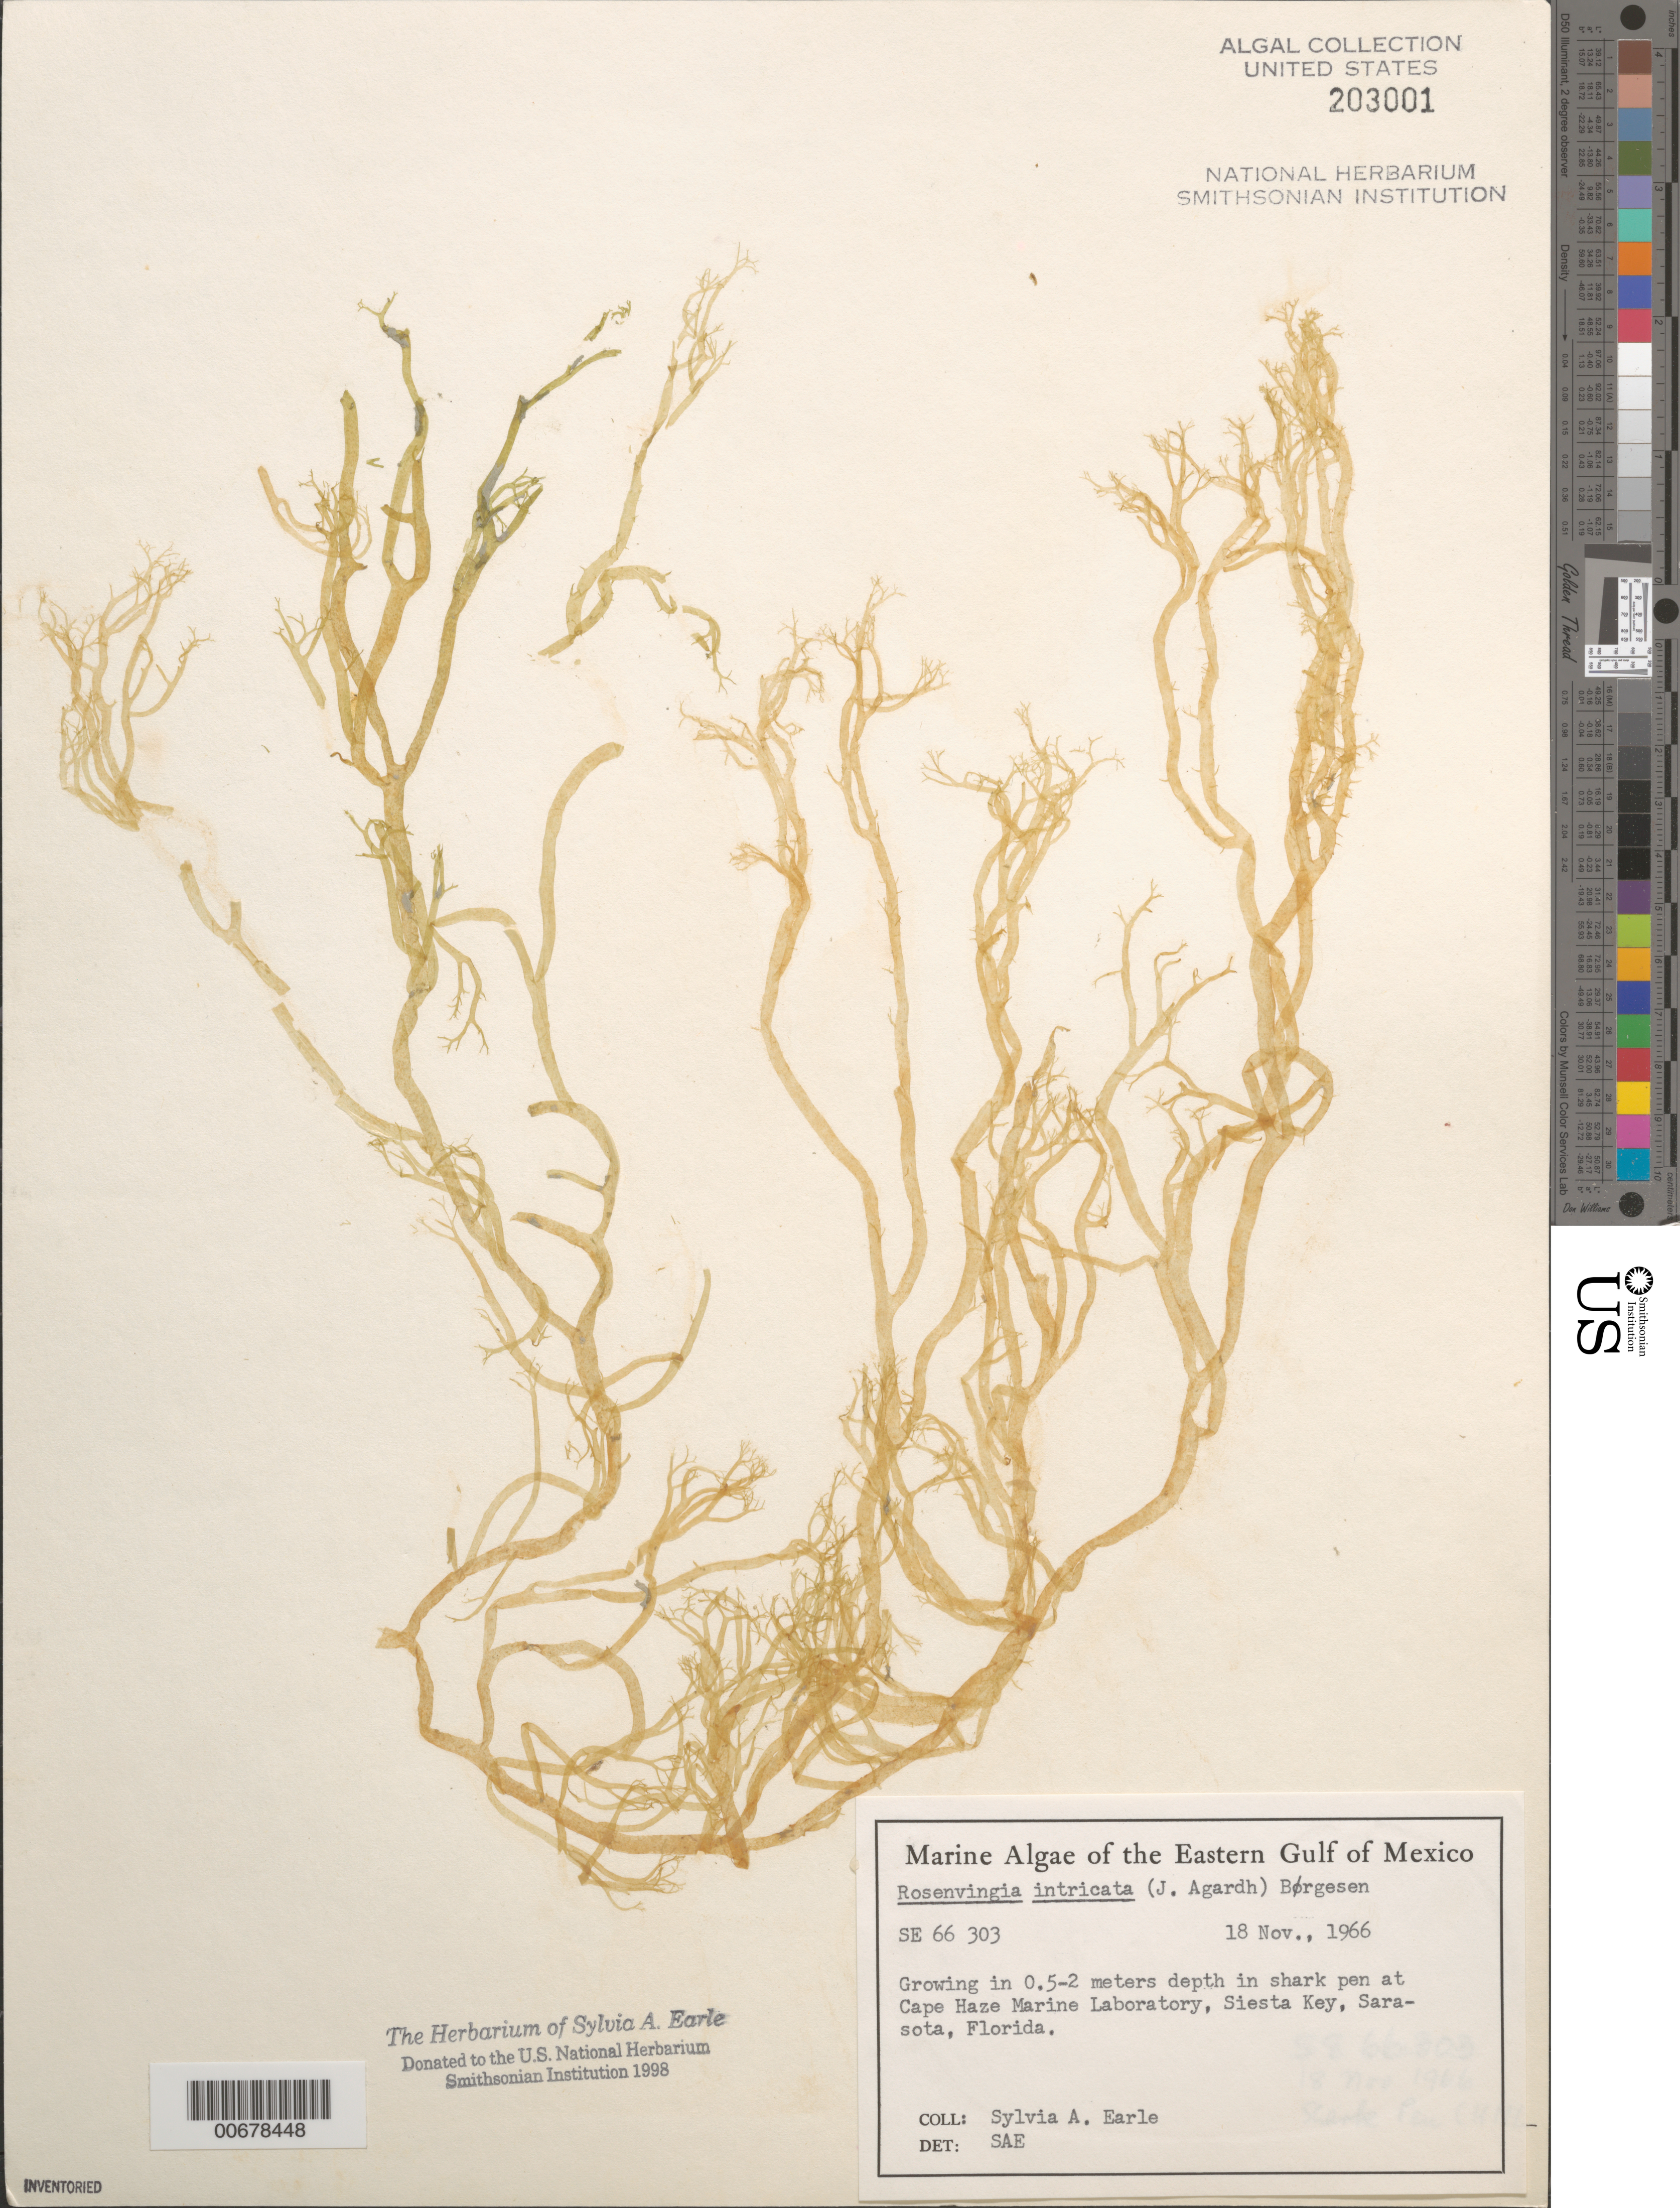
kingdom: Chromista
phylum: Ochrophyta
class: Phaeophyceae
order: Scytosiphonales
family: Scytosiphonaceae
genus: Rosenvingea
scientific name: Rosenvingea endiviifolia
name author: (Martius) M.J. Wynne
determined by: Algae name updating Project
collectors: S. A. Earle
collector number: SE 66303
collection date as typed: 18 Nov 1966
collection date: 1966-11-18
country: United States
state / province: Florida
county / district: Sarasota County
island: Siesta Key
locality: Cape Haze Marine Laboratory, Sarasota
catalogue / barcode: US 203001